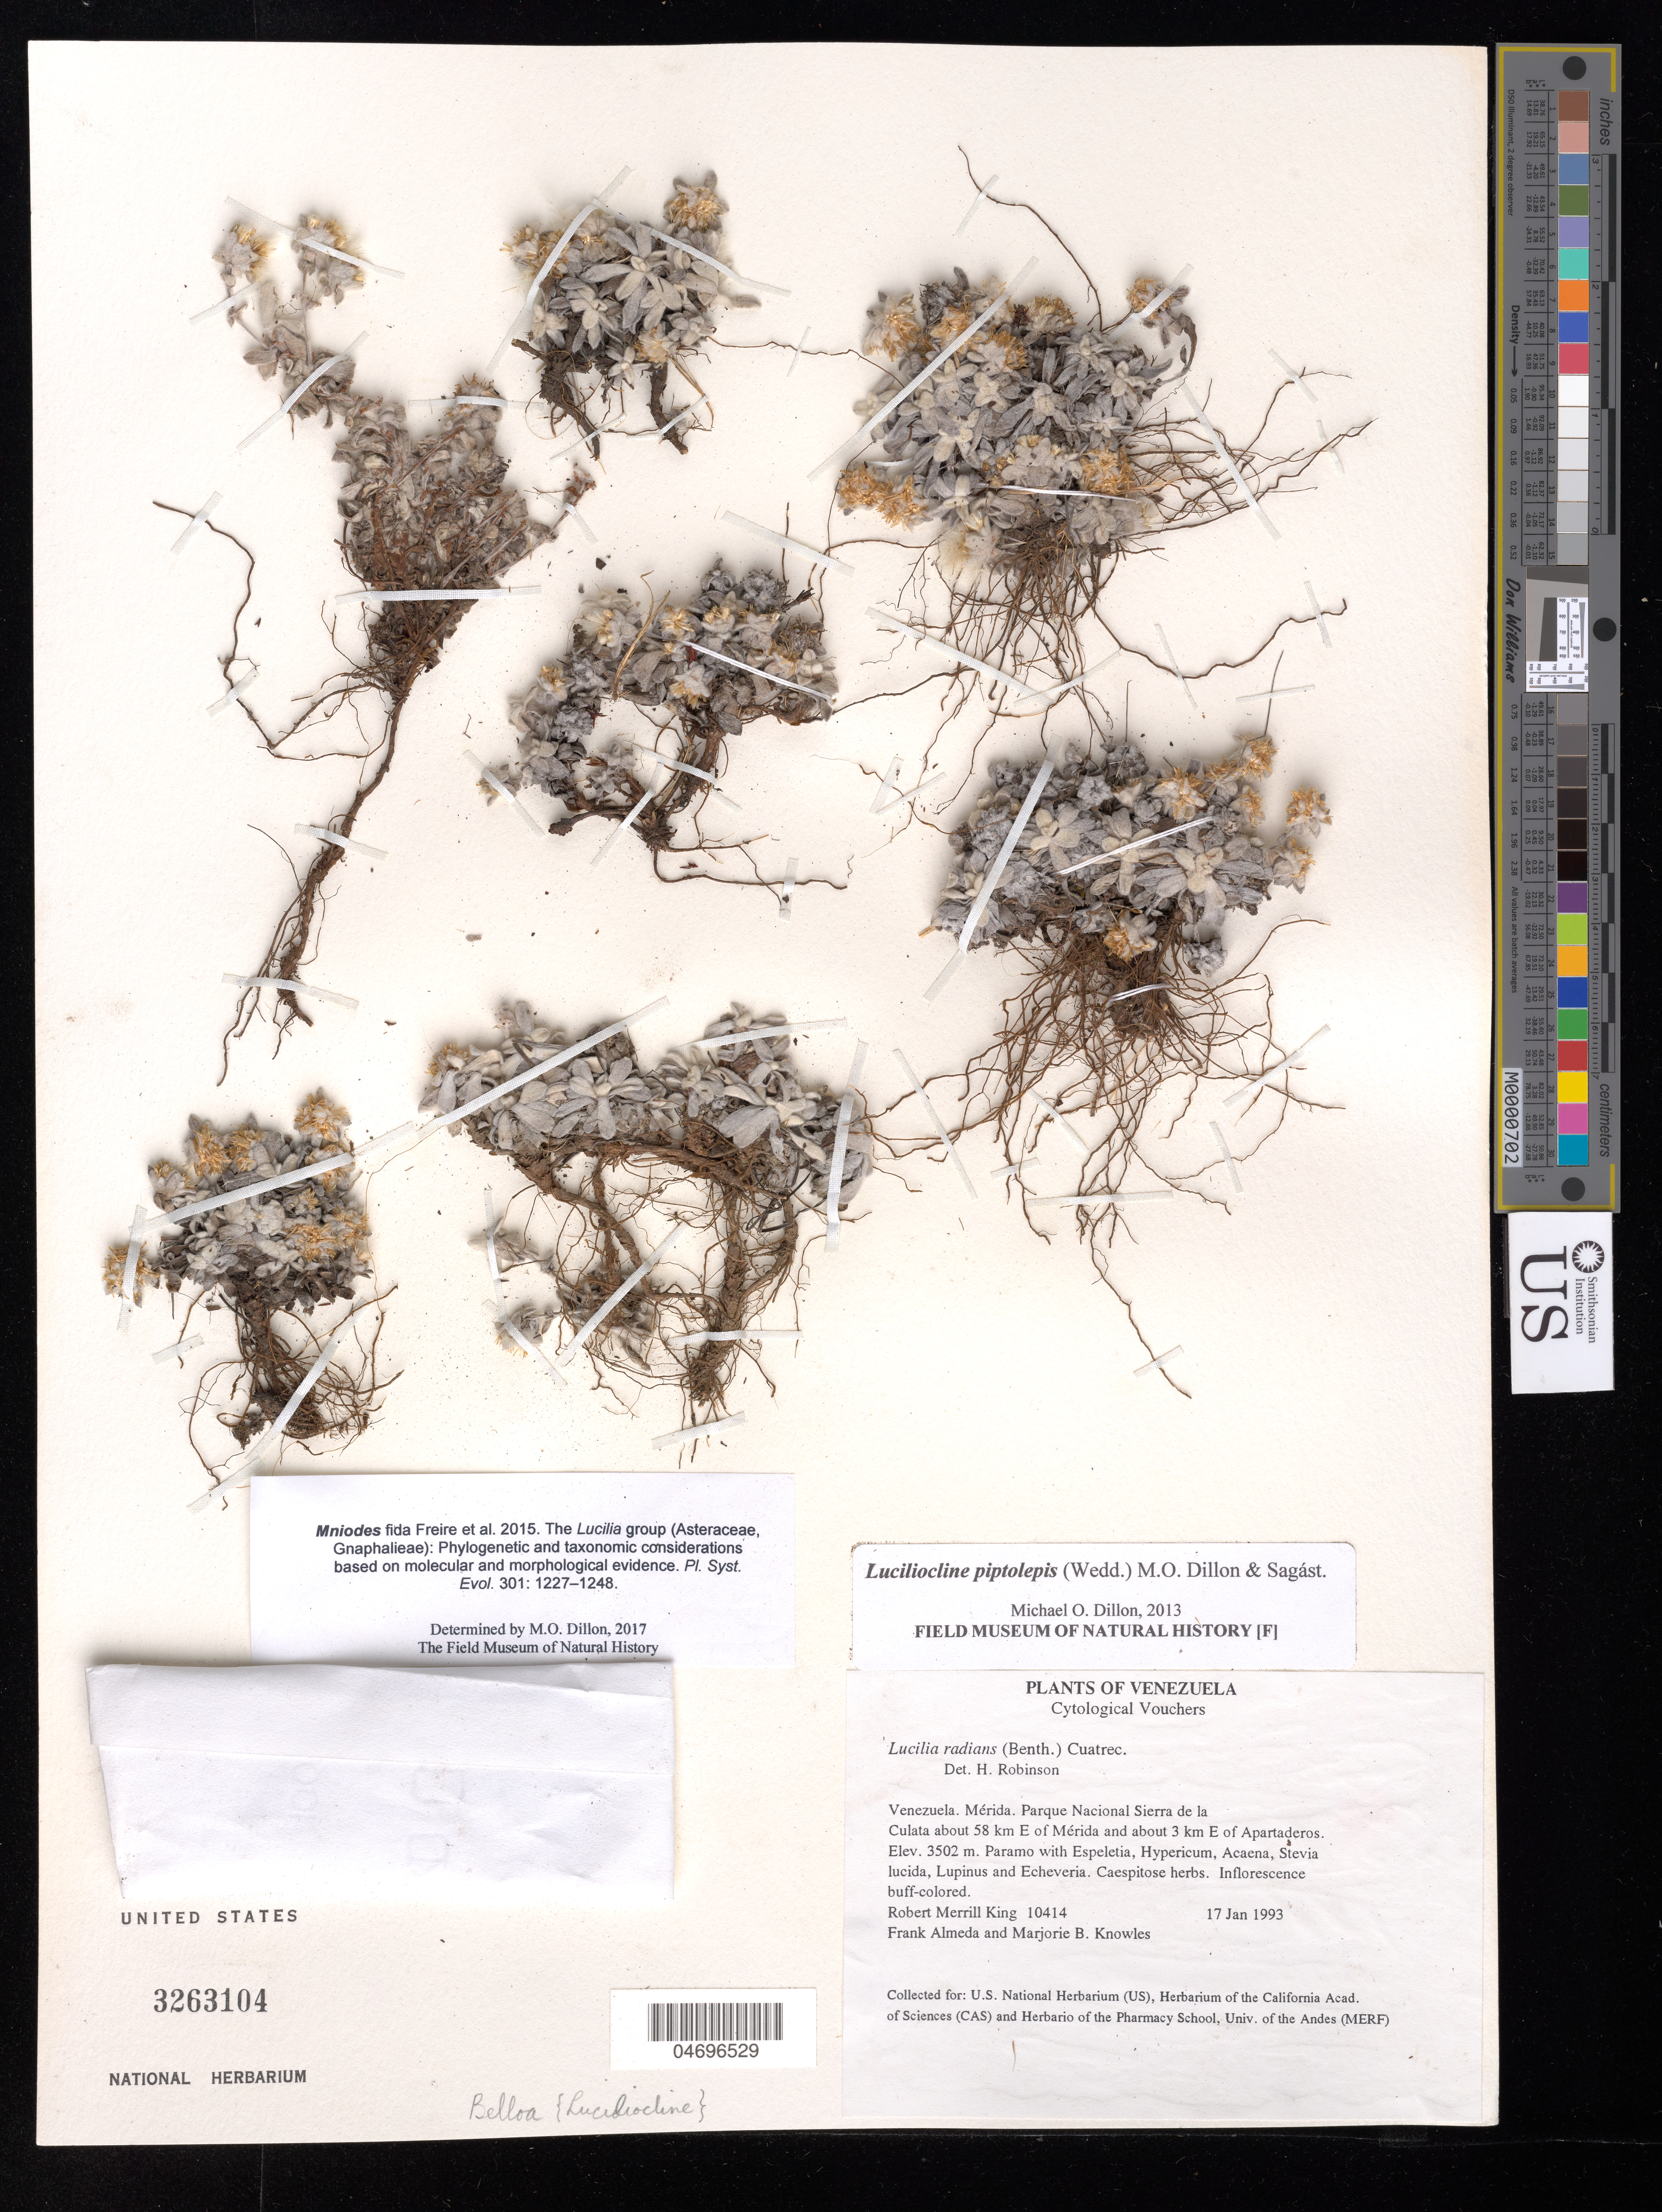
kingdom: Plantae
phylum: Tracheophyta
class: Magnoliopsida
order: Asterales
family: Asteraceae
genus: Mniodes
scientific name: Mniodes piptolepis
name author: (Wedd.) S.E. Freire et al.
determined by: Dillon, M. O.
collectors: R. M. King, F. Almeda & M. B. Knowles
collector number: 10414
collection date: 1993-01-17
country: Venezuela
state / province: Mérida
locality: Parque Nacional Sierra de la Culata, about 58 km E of Mérida and about 3 km E of Apartaderos.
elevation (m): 3502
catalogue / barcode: US 3263104